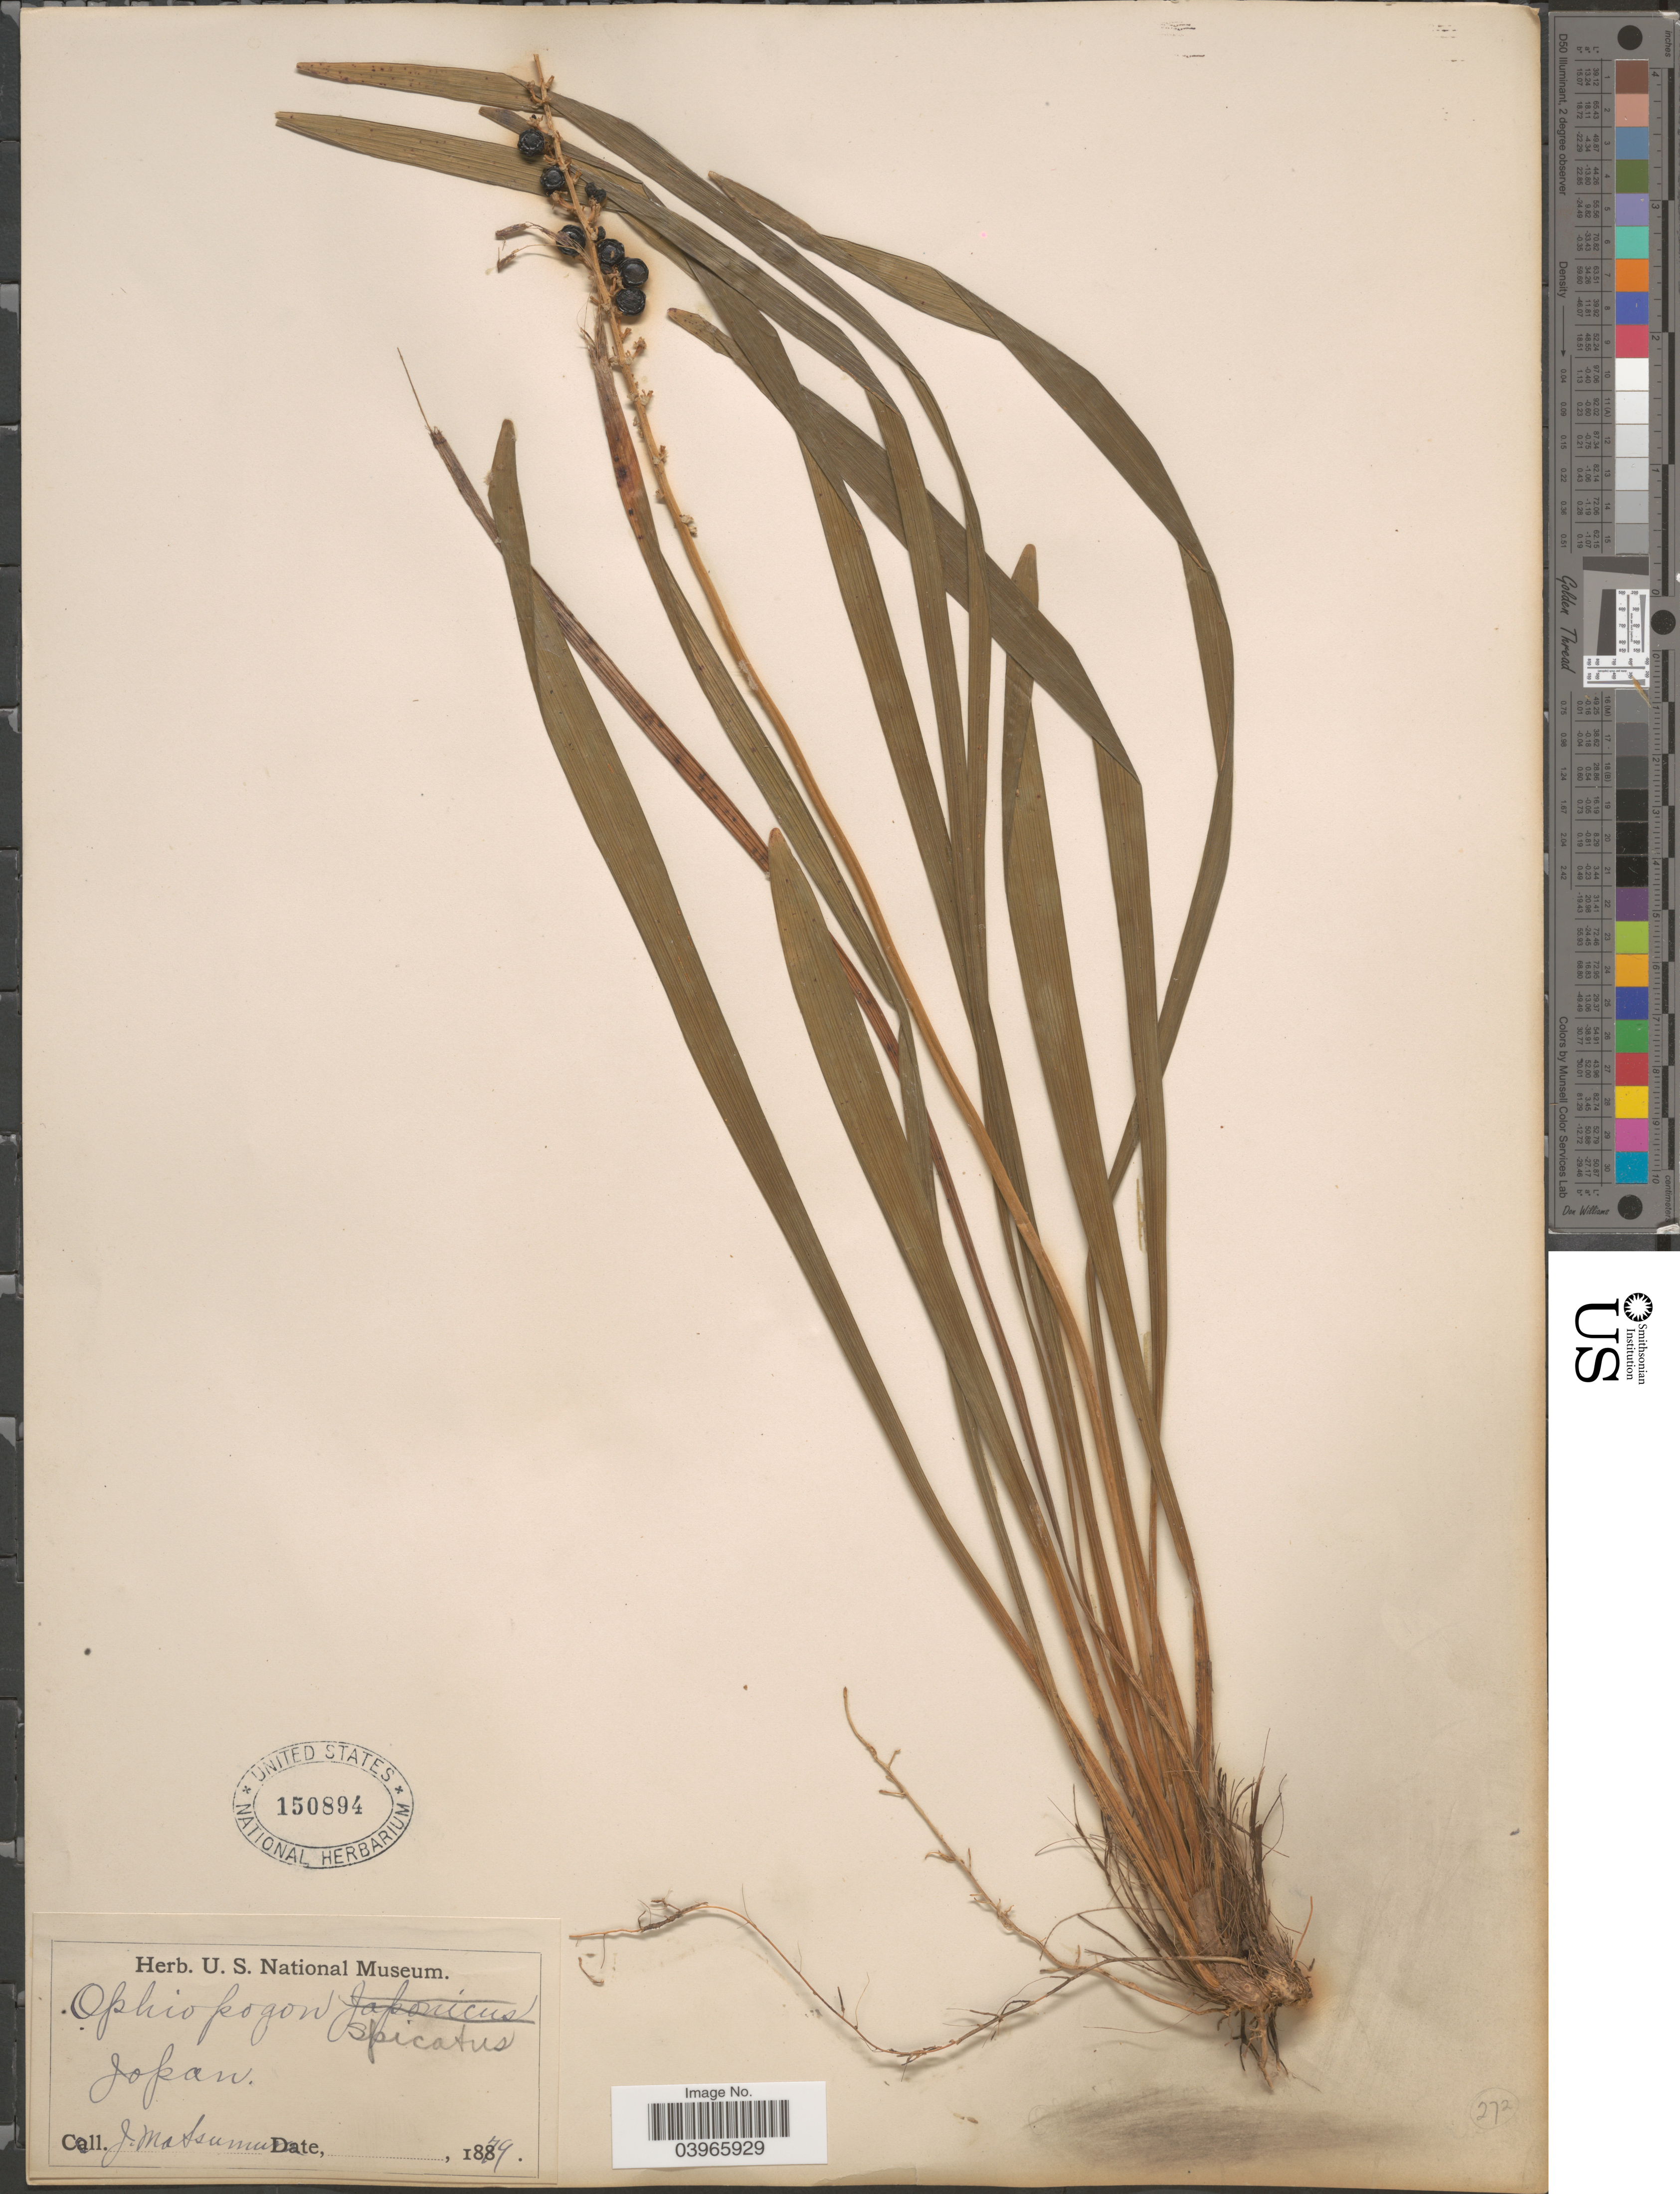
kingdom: Plantae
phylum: Tracheophyta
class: Liliopsida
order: Asparagales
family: Asparagaceae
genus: Liriope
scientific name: Liriope graminifolia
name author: (L.) Baker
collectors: J. Matsumura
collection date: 1879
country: Japan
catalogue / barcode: US 150894